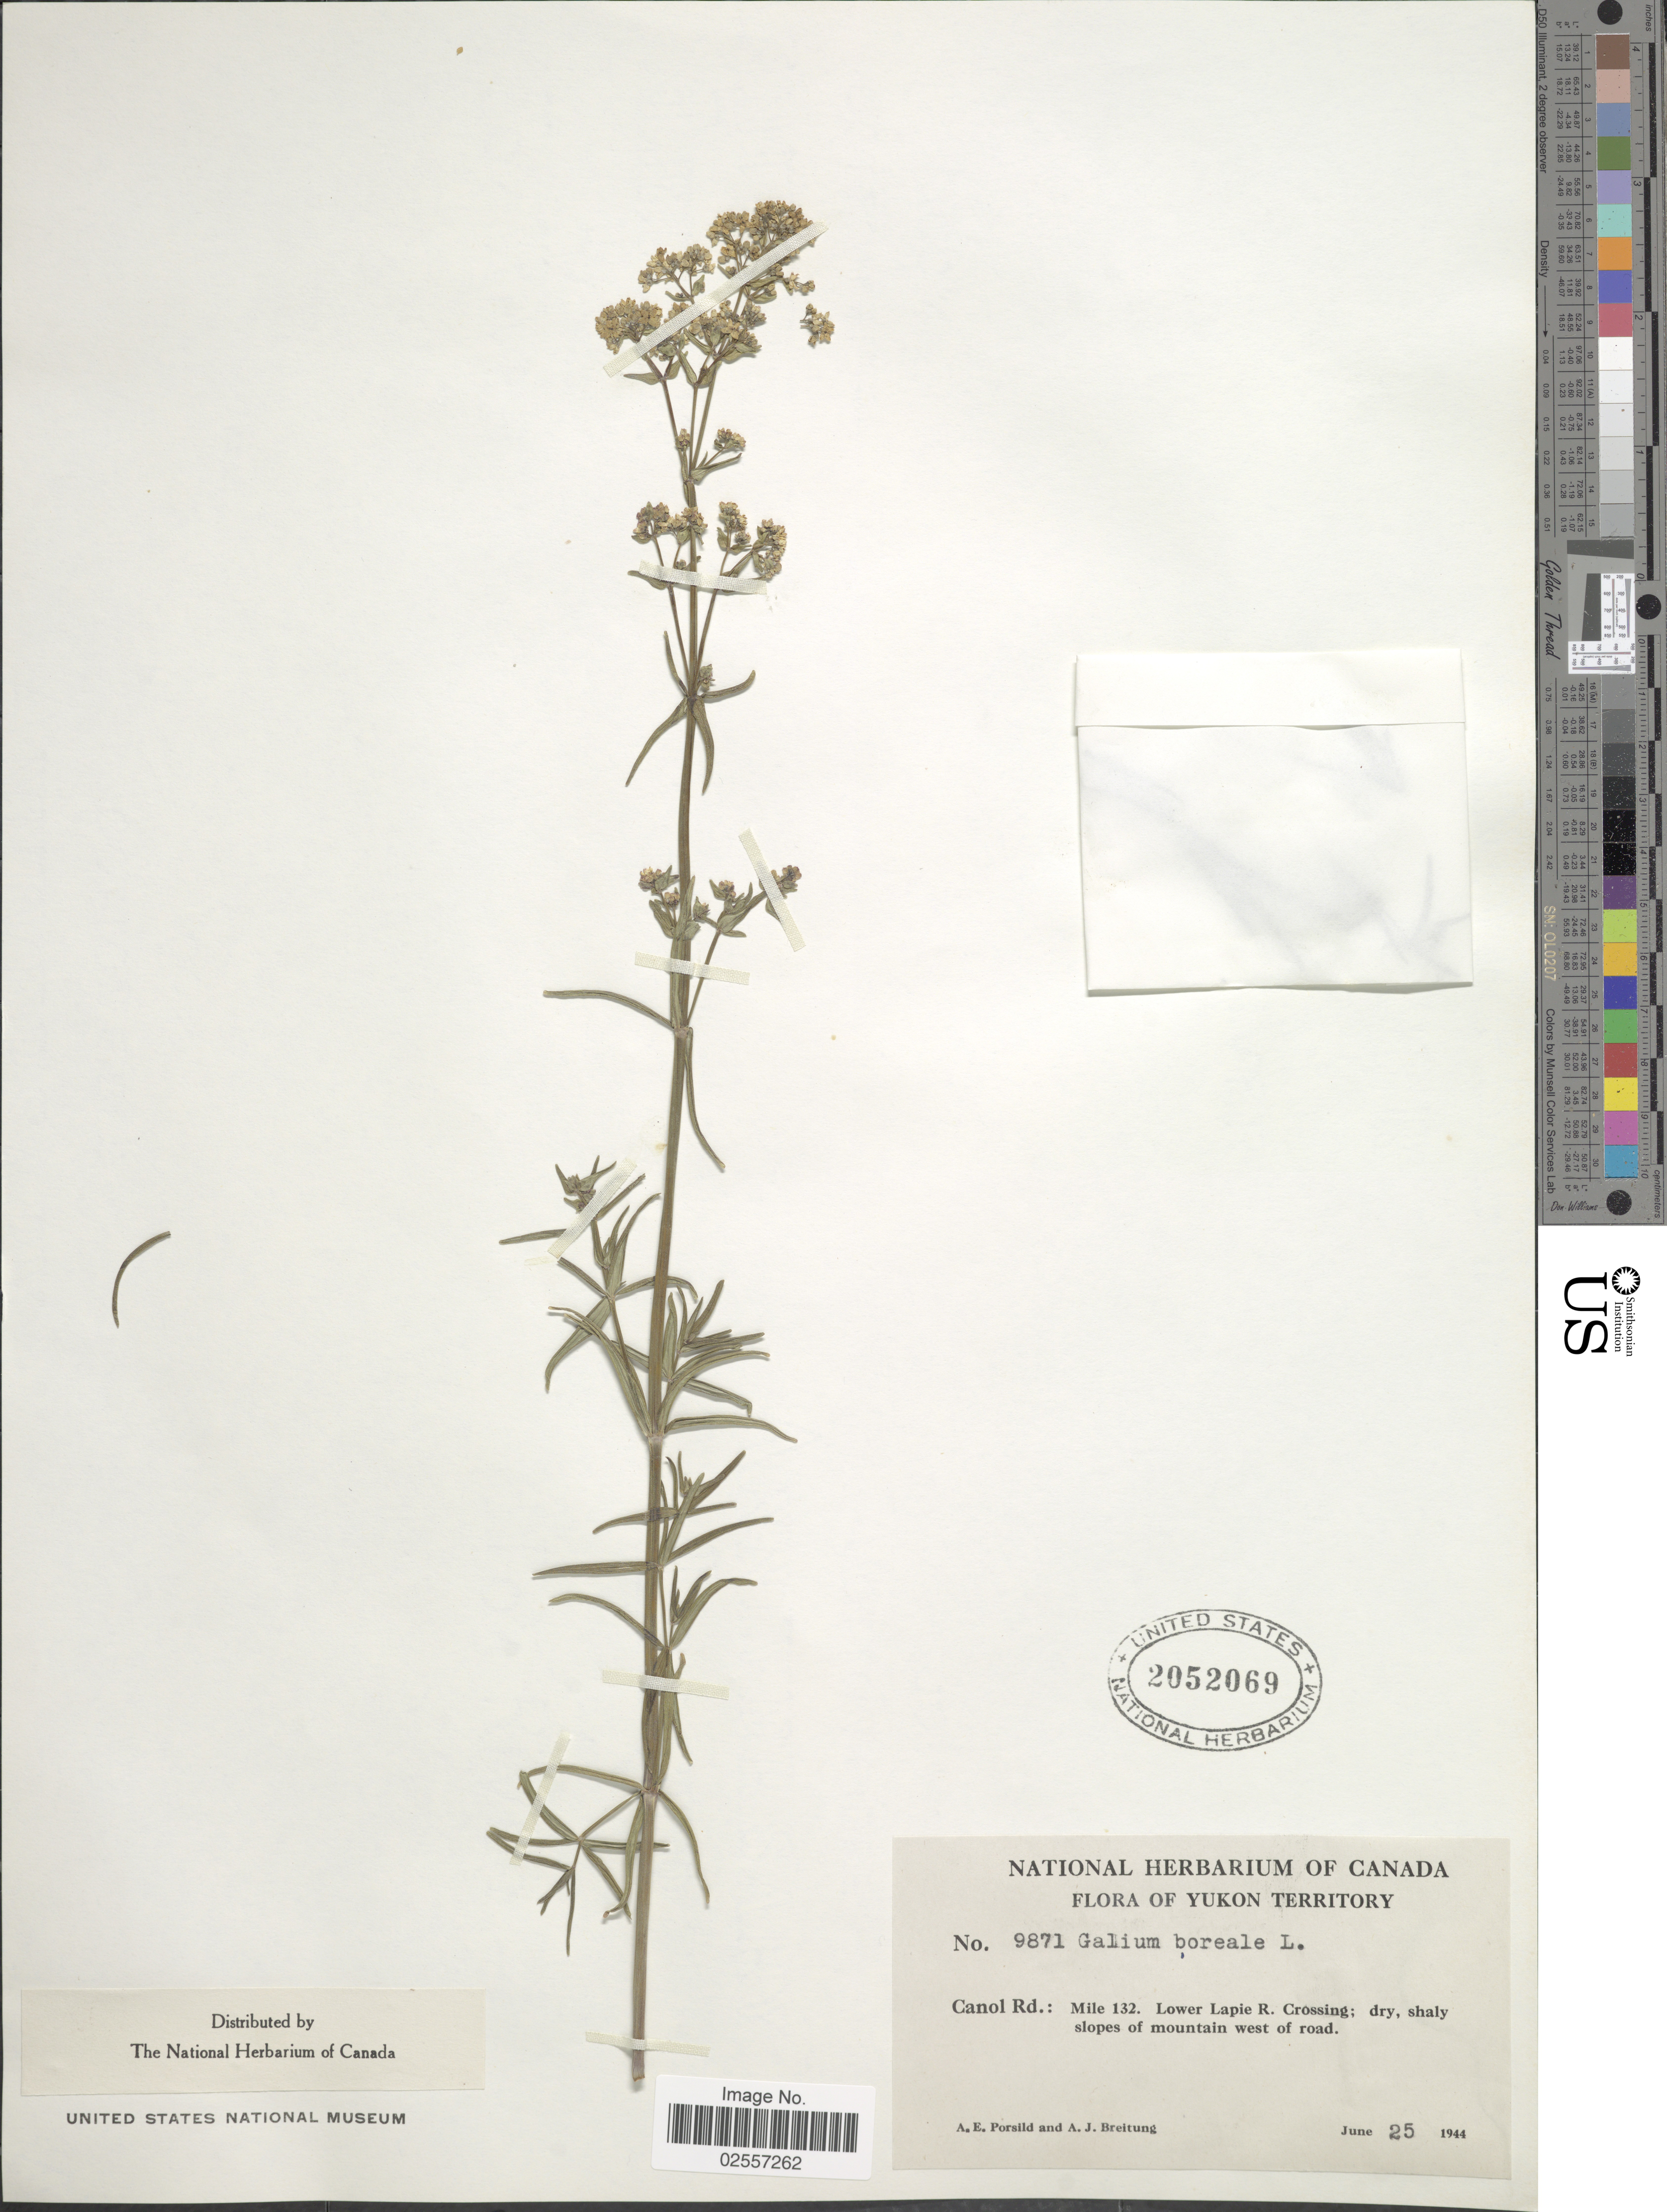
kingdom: Plantae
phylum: Tracheophyta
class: Magnoliopsida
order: Gentianales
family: Rubiaceae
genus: Galium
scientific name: Galium boreale L.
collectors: A. E. Porsild & A. Breitung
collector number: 9871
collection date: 1944-06-25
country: Canada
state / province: Yukon Territory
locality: Canol Rd.: Mile 132. Lower Lapie R. Crossing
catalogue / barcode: US 2052069